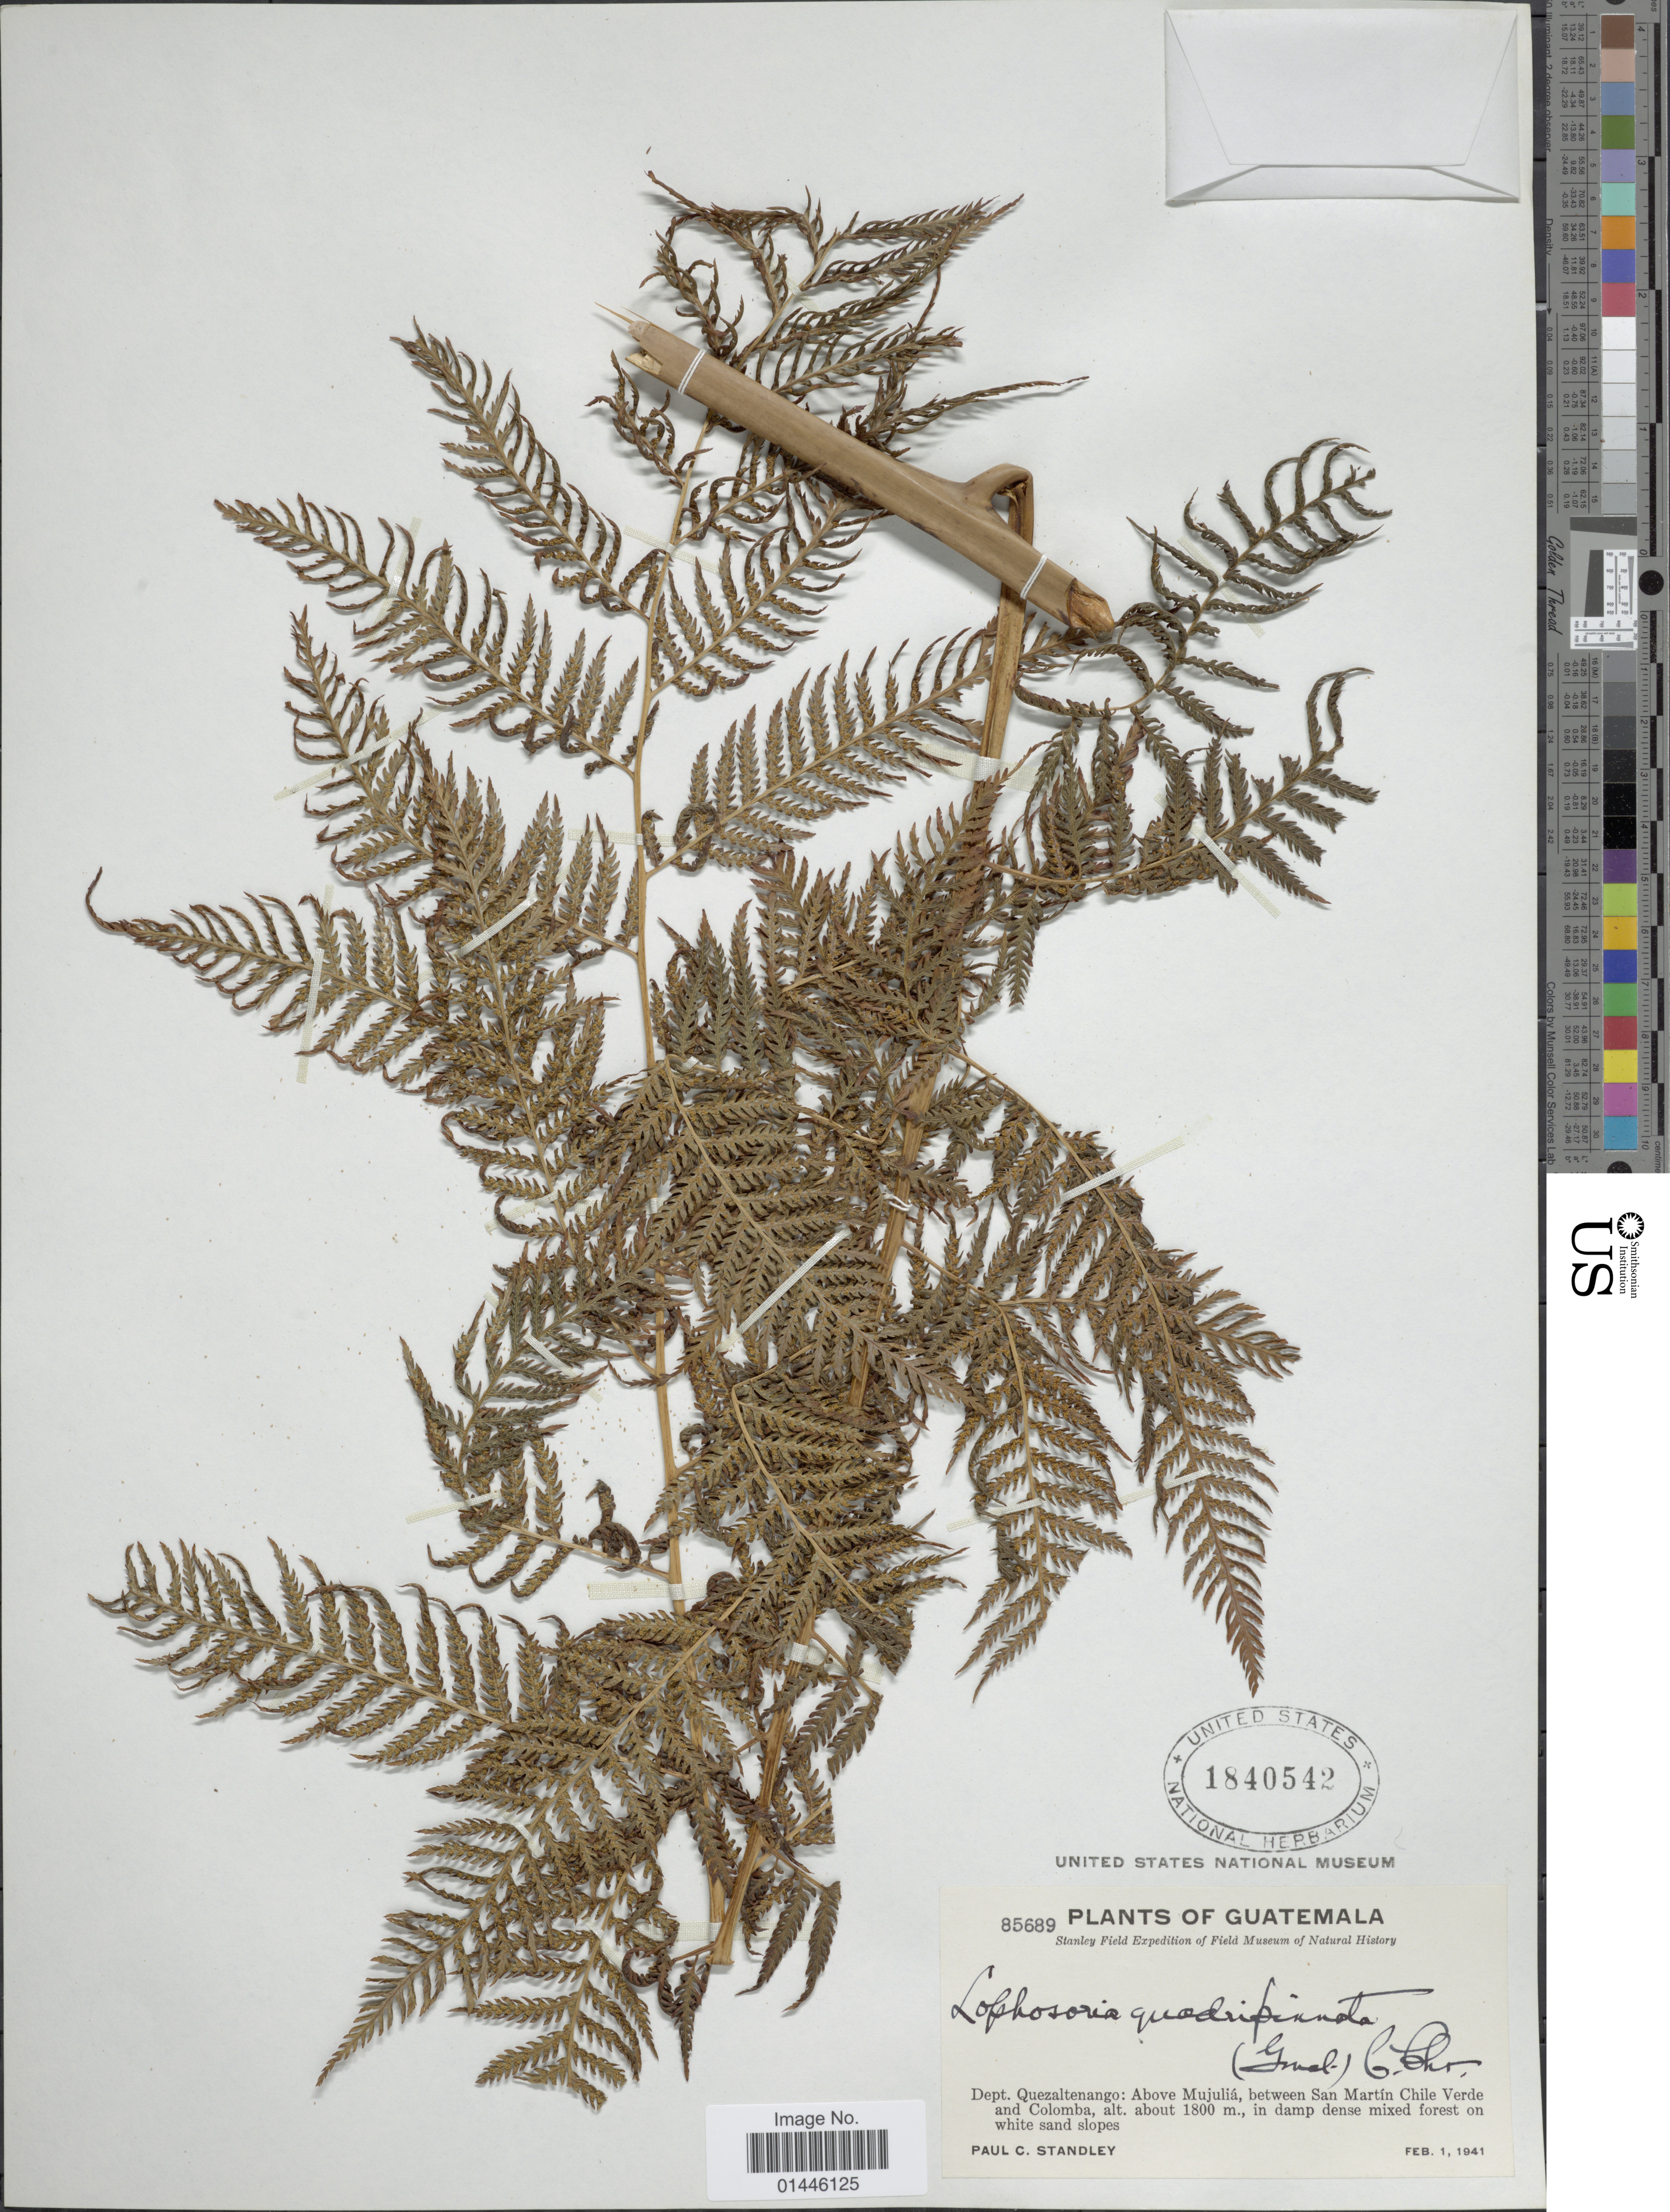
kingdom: Plantae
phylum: Tracheophyta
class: Polypodiopsida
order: Cyatheales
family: Dicksoniaceae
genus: Lophosoria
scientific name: Lophosoria quadripinnata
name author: (J.F. Gmel.) C. Chr.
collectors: P. C. Standley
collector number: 85689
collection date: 1941-02-01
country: Guatemala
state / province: Quetzaltenango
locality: Above Mujuliá, between San Martín Chile Verde and Colomba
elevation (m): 1800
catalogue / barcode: US 1840542